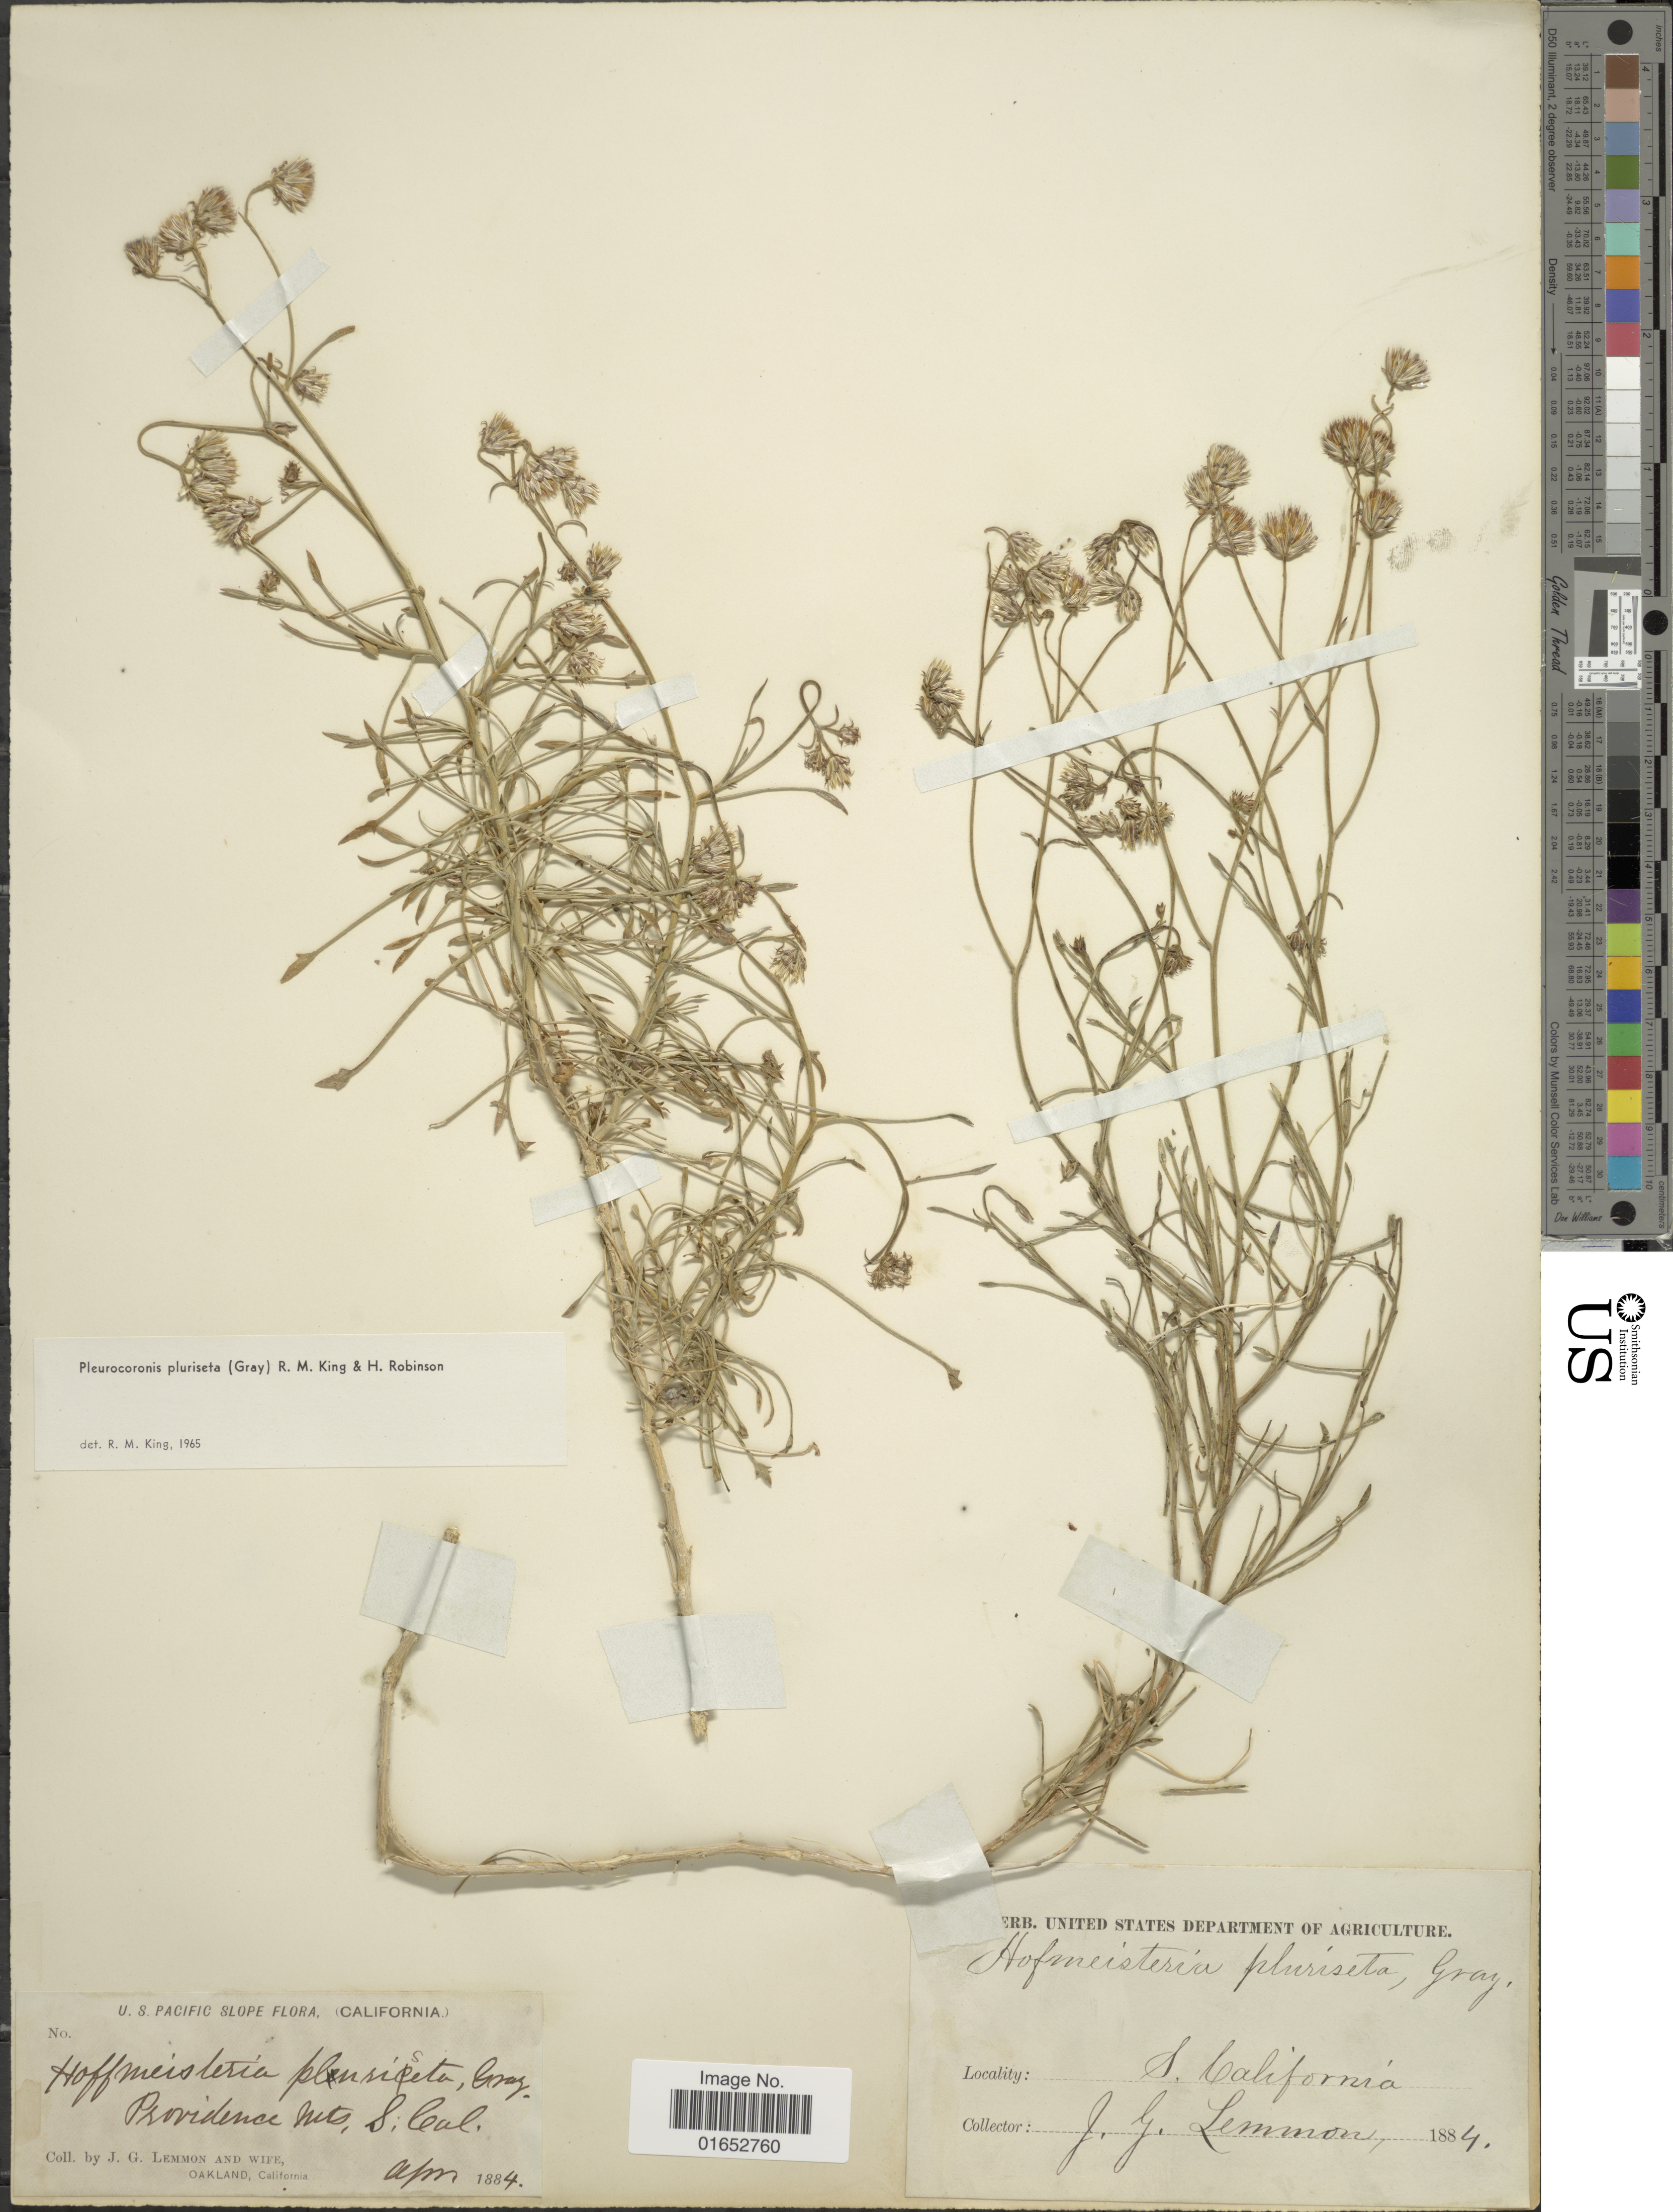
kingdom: Plantae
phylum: Tracheophyta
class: Magnoliopsida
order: Asterales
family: Asteraceae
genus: Pleurocoronis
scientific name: Pleurocoronis pluriseta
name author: (A. Gray) R.M. King & H. Rob.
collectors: J. Lemmon & Mrs. J. G. Lemmon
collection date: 1884-04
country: United States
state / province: California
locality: U.S. Pacific Slope, Providence Mts., S. California